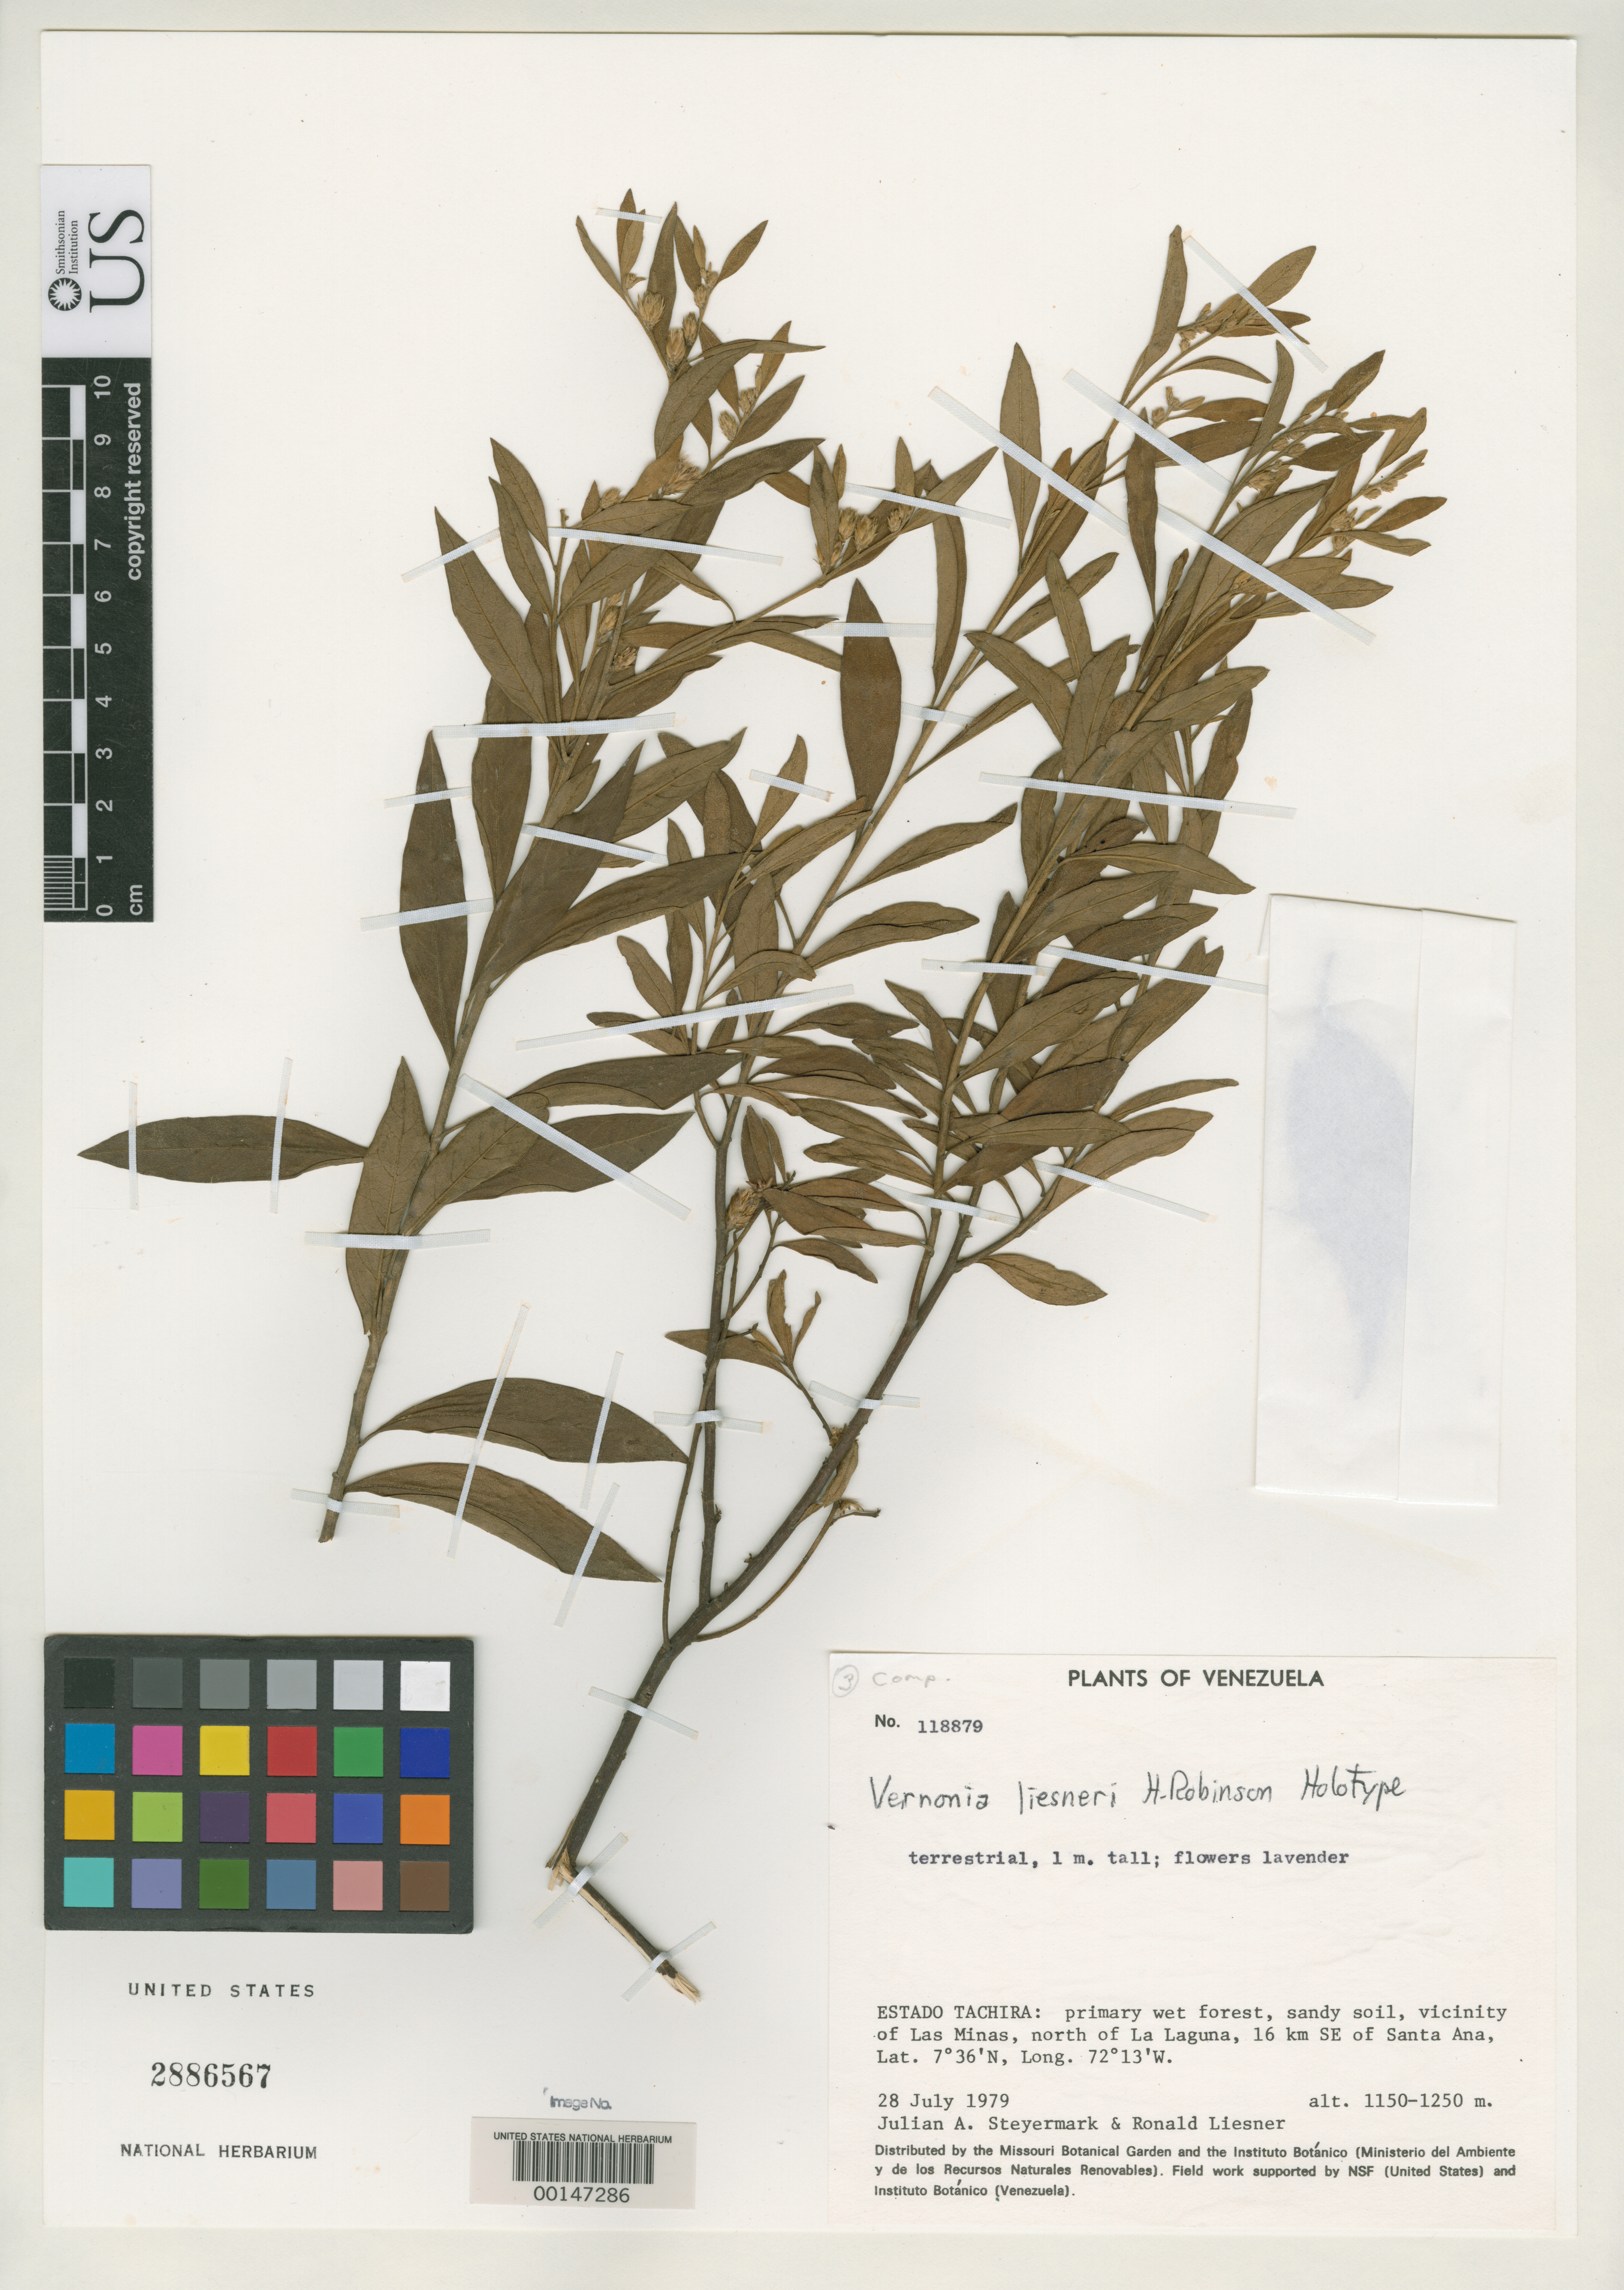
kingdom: Plantae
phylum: Tracheophyta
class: Magnoliopsida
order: Asterales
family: Asteraceae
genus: Vernonia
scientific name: Vernonia liesneri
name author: H. Rob.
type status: Holotype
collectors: J. Steyermark & R. L. Liesner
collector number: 118879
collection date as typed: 28 Jul 1979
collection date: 1979-07-28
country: Venezuela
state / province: Tachira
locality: Vicinity of las Minas.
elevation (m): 1150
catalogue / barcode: US 2886567